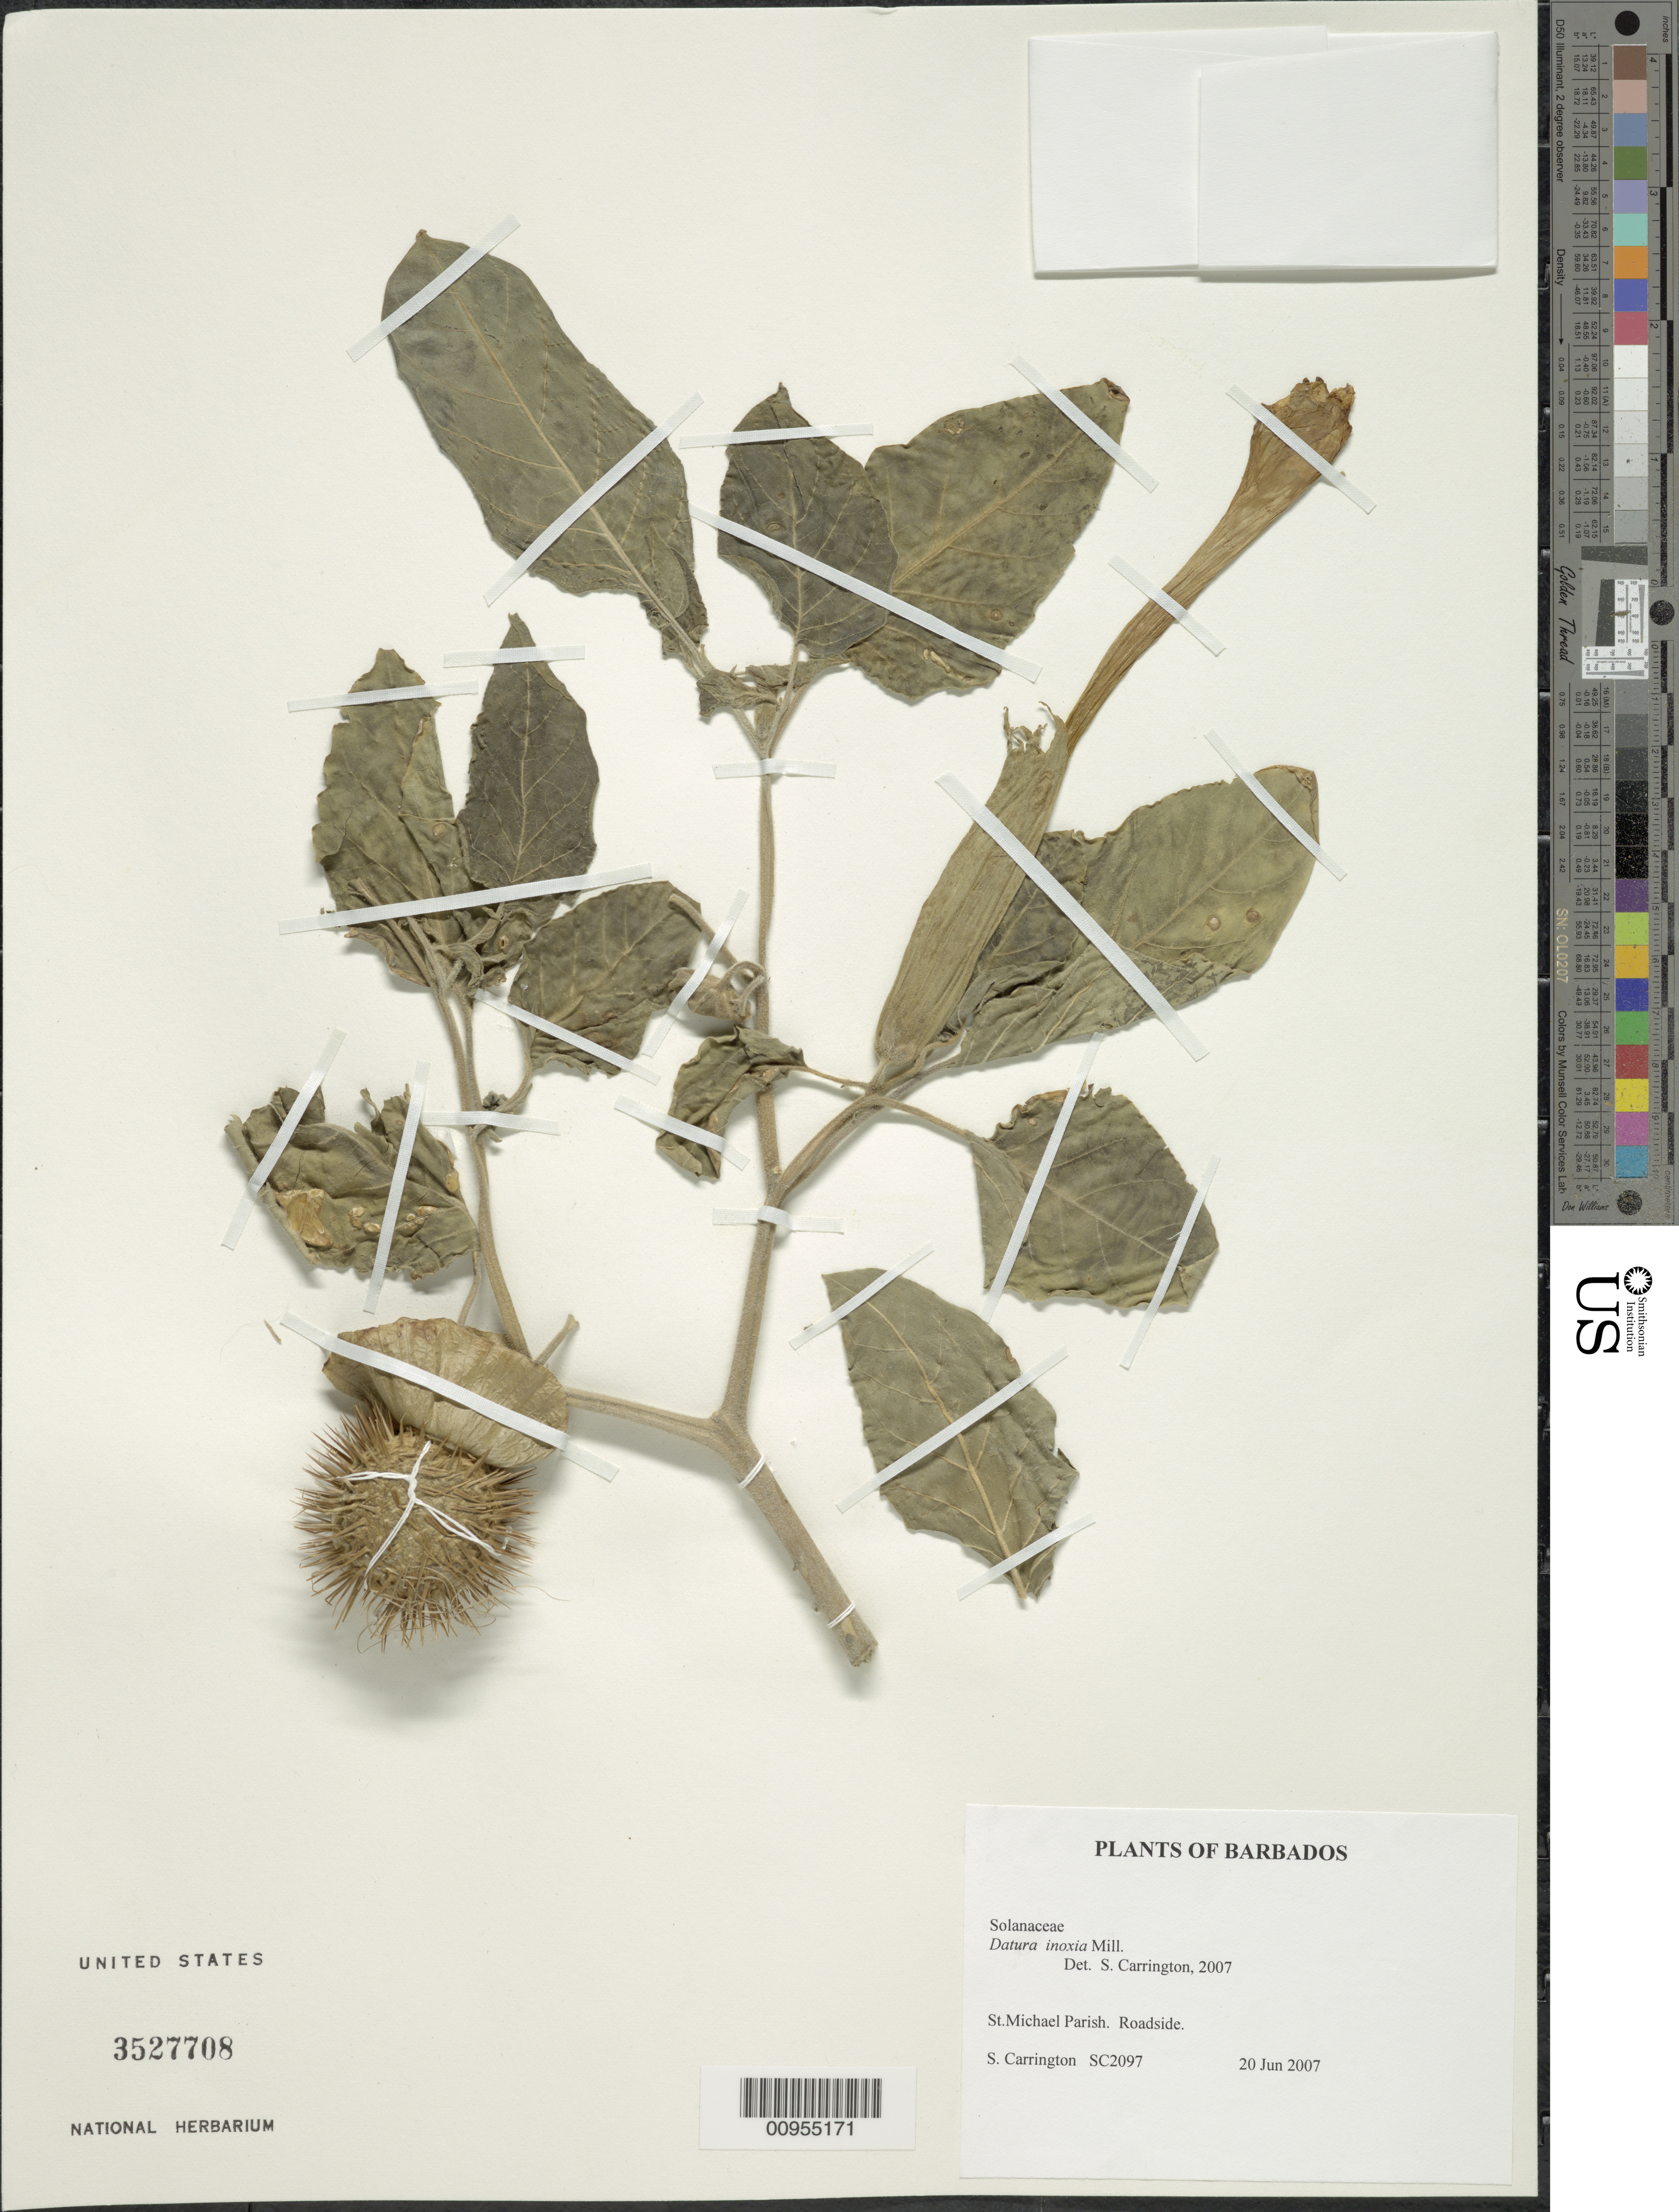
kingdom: Plantae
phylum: Tracheophyta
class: Magnoliopsida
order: Solanales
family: Solanaceae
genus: Datura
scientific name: Datura innoxia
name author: Mill.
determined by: Carrington, C. M. S.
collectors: C. M. S. Carrington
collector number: SC 2097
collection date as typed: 20 Jun 2007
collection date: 2007-06-20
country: Barbados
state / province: Saint Michael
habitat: roadside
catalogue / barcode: US 3527708